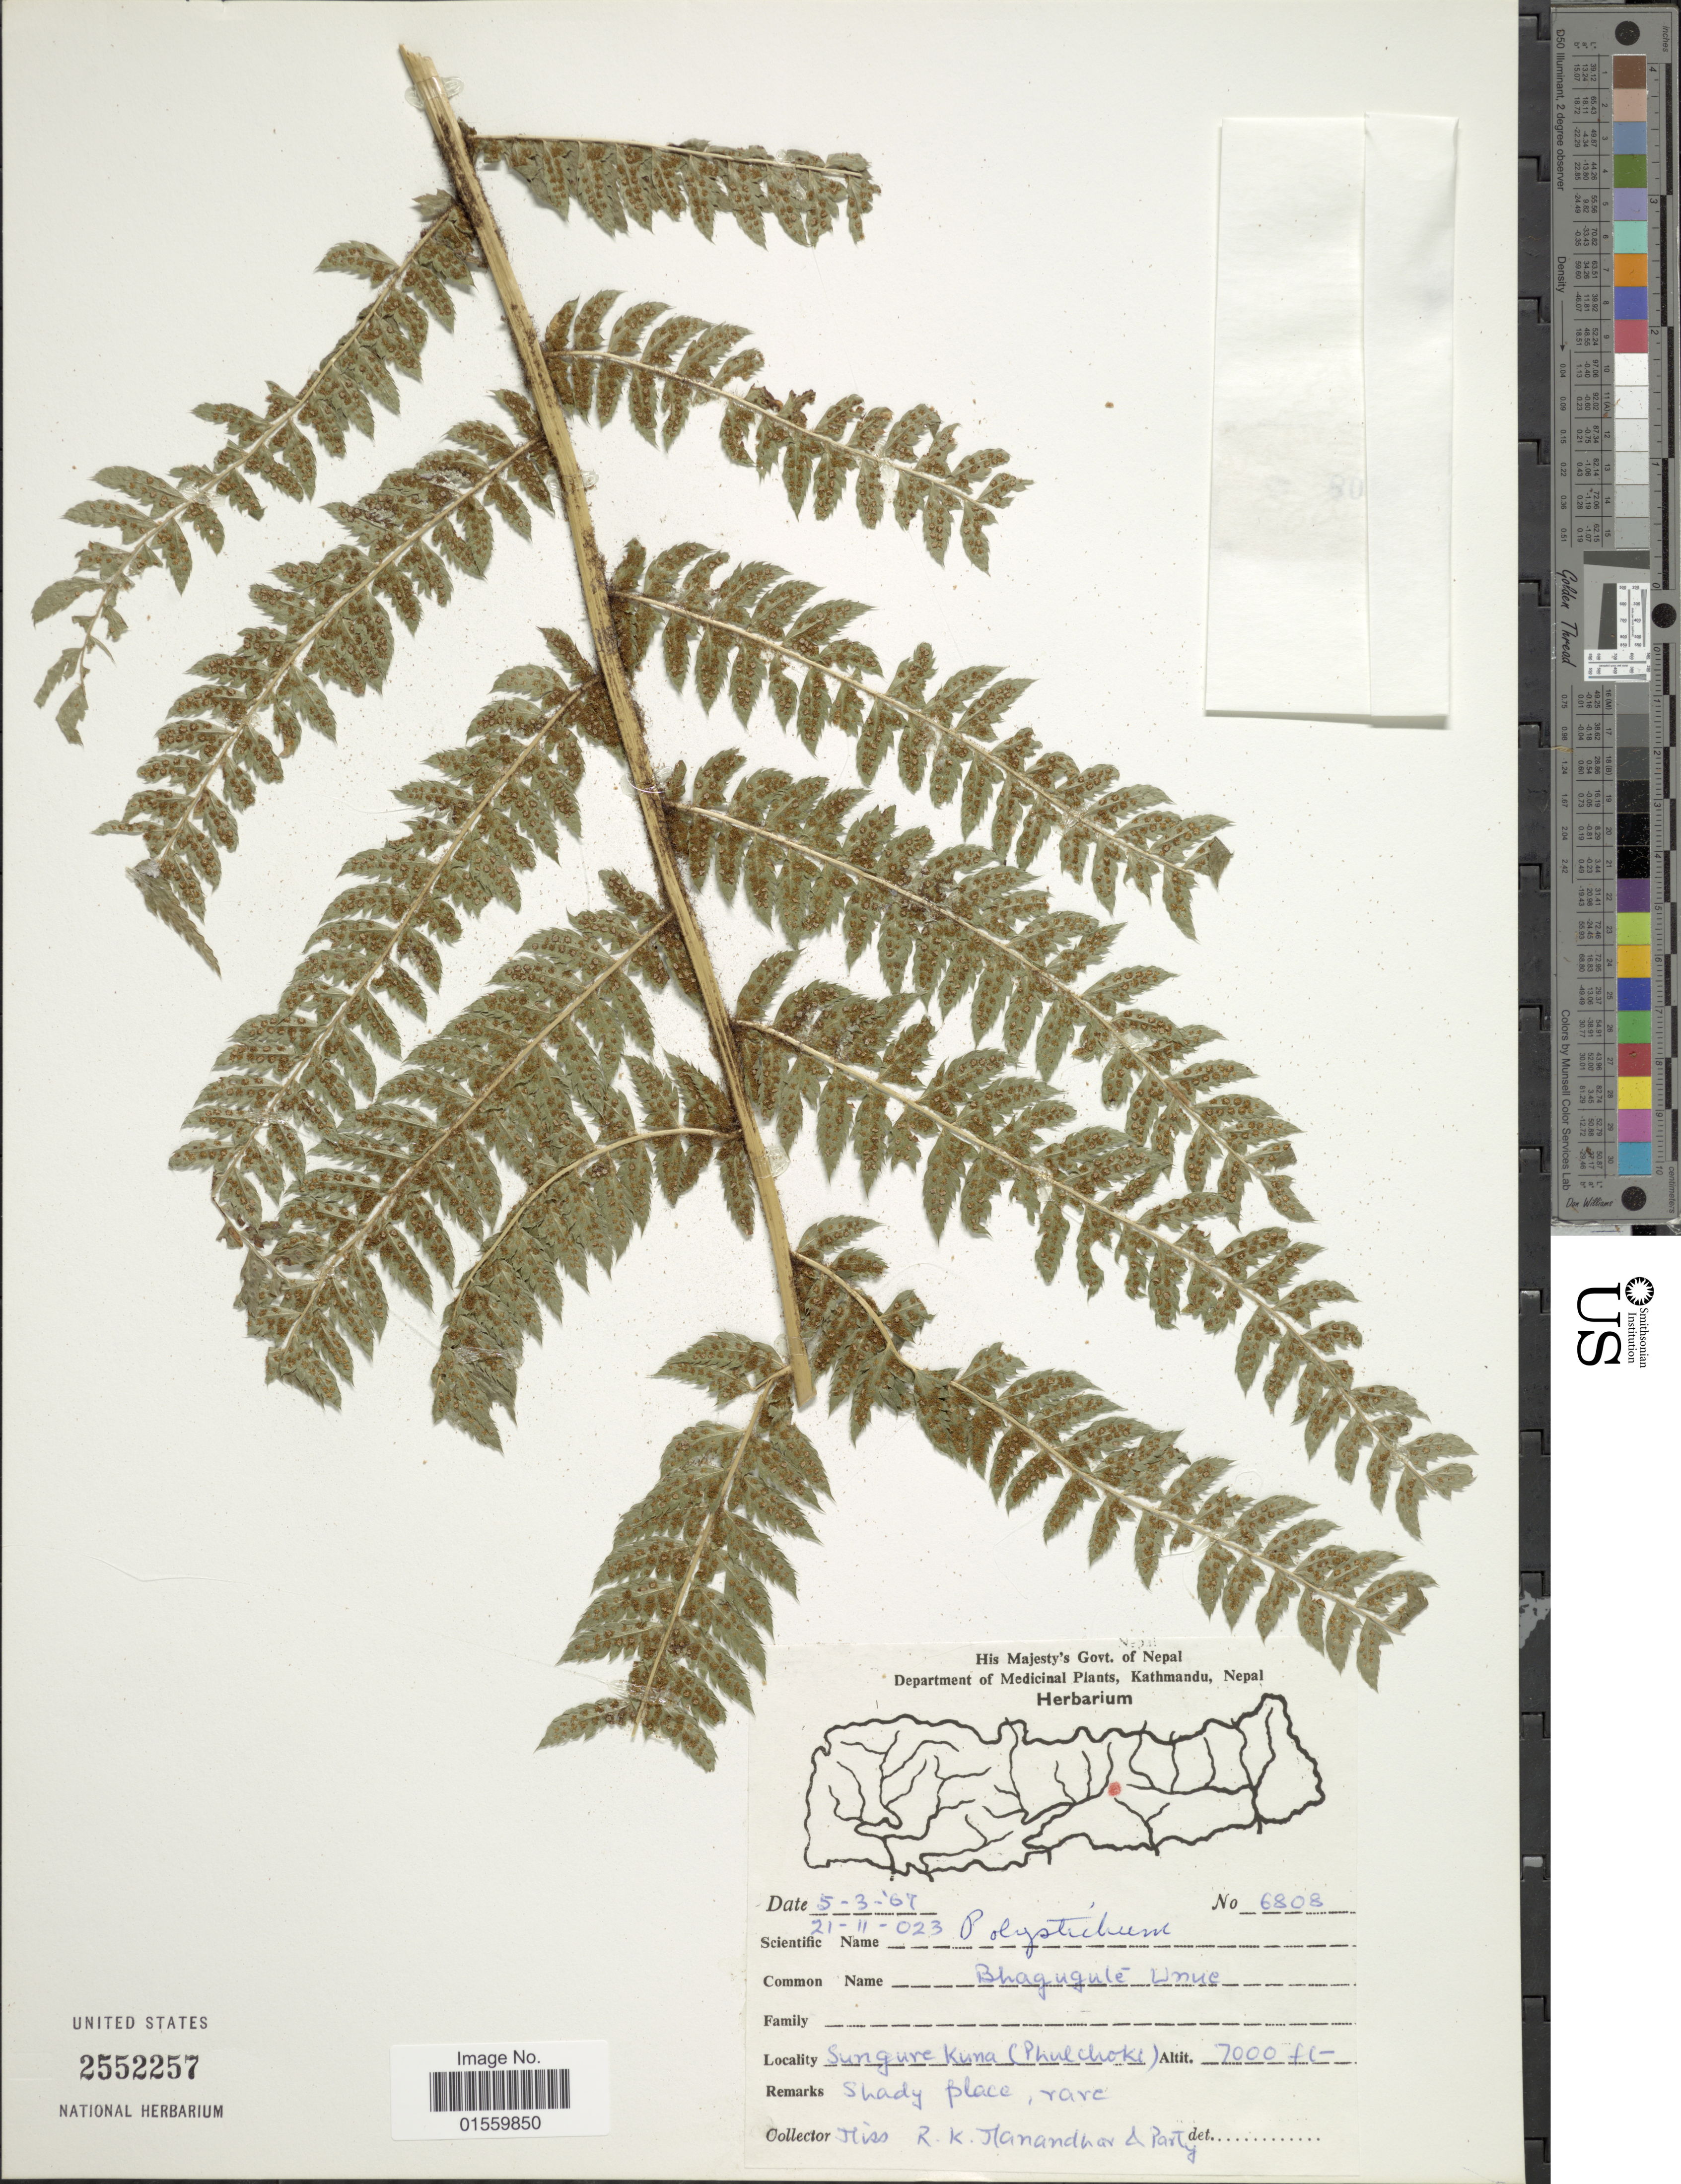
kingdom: Plantae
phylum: Tracheophyta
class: Polypodiopsida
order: Polypodiales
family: Dryopteridaceae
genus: Polystichum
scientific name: Polystichum sp.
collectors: R. Manandhar & et al.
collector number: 6808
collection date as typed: Transcribed d/m/y: 5/3/7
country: Nepal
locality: Sungure Kuna (Phulchoki)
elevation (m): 2134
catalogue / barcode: US 2552257